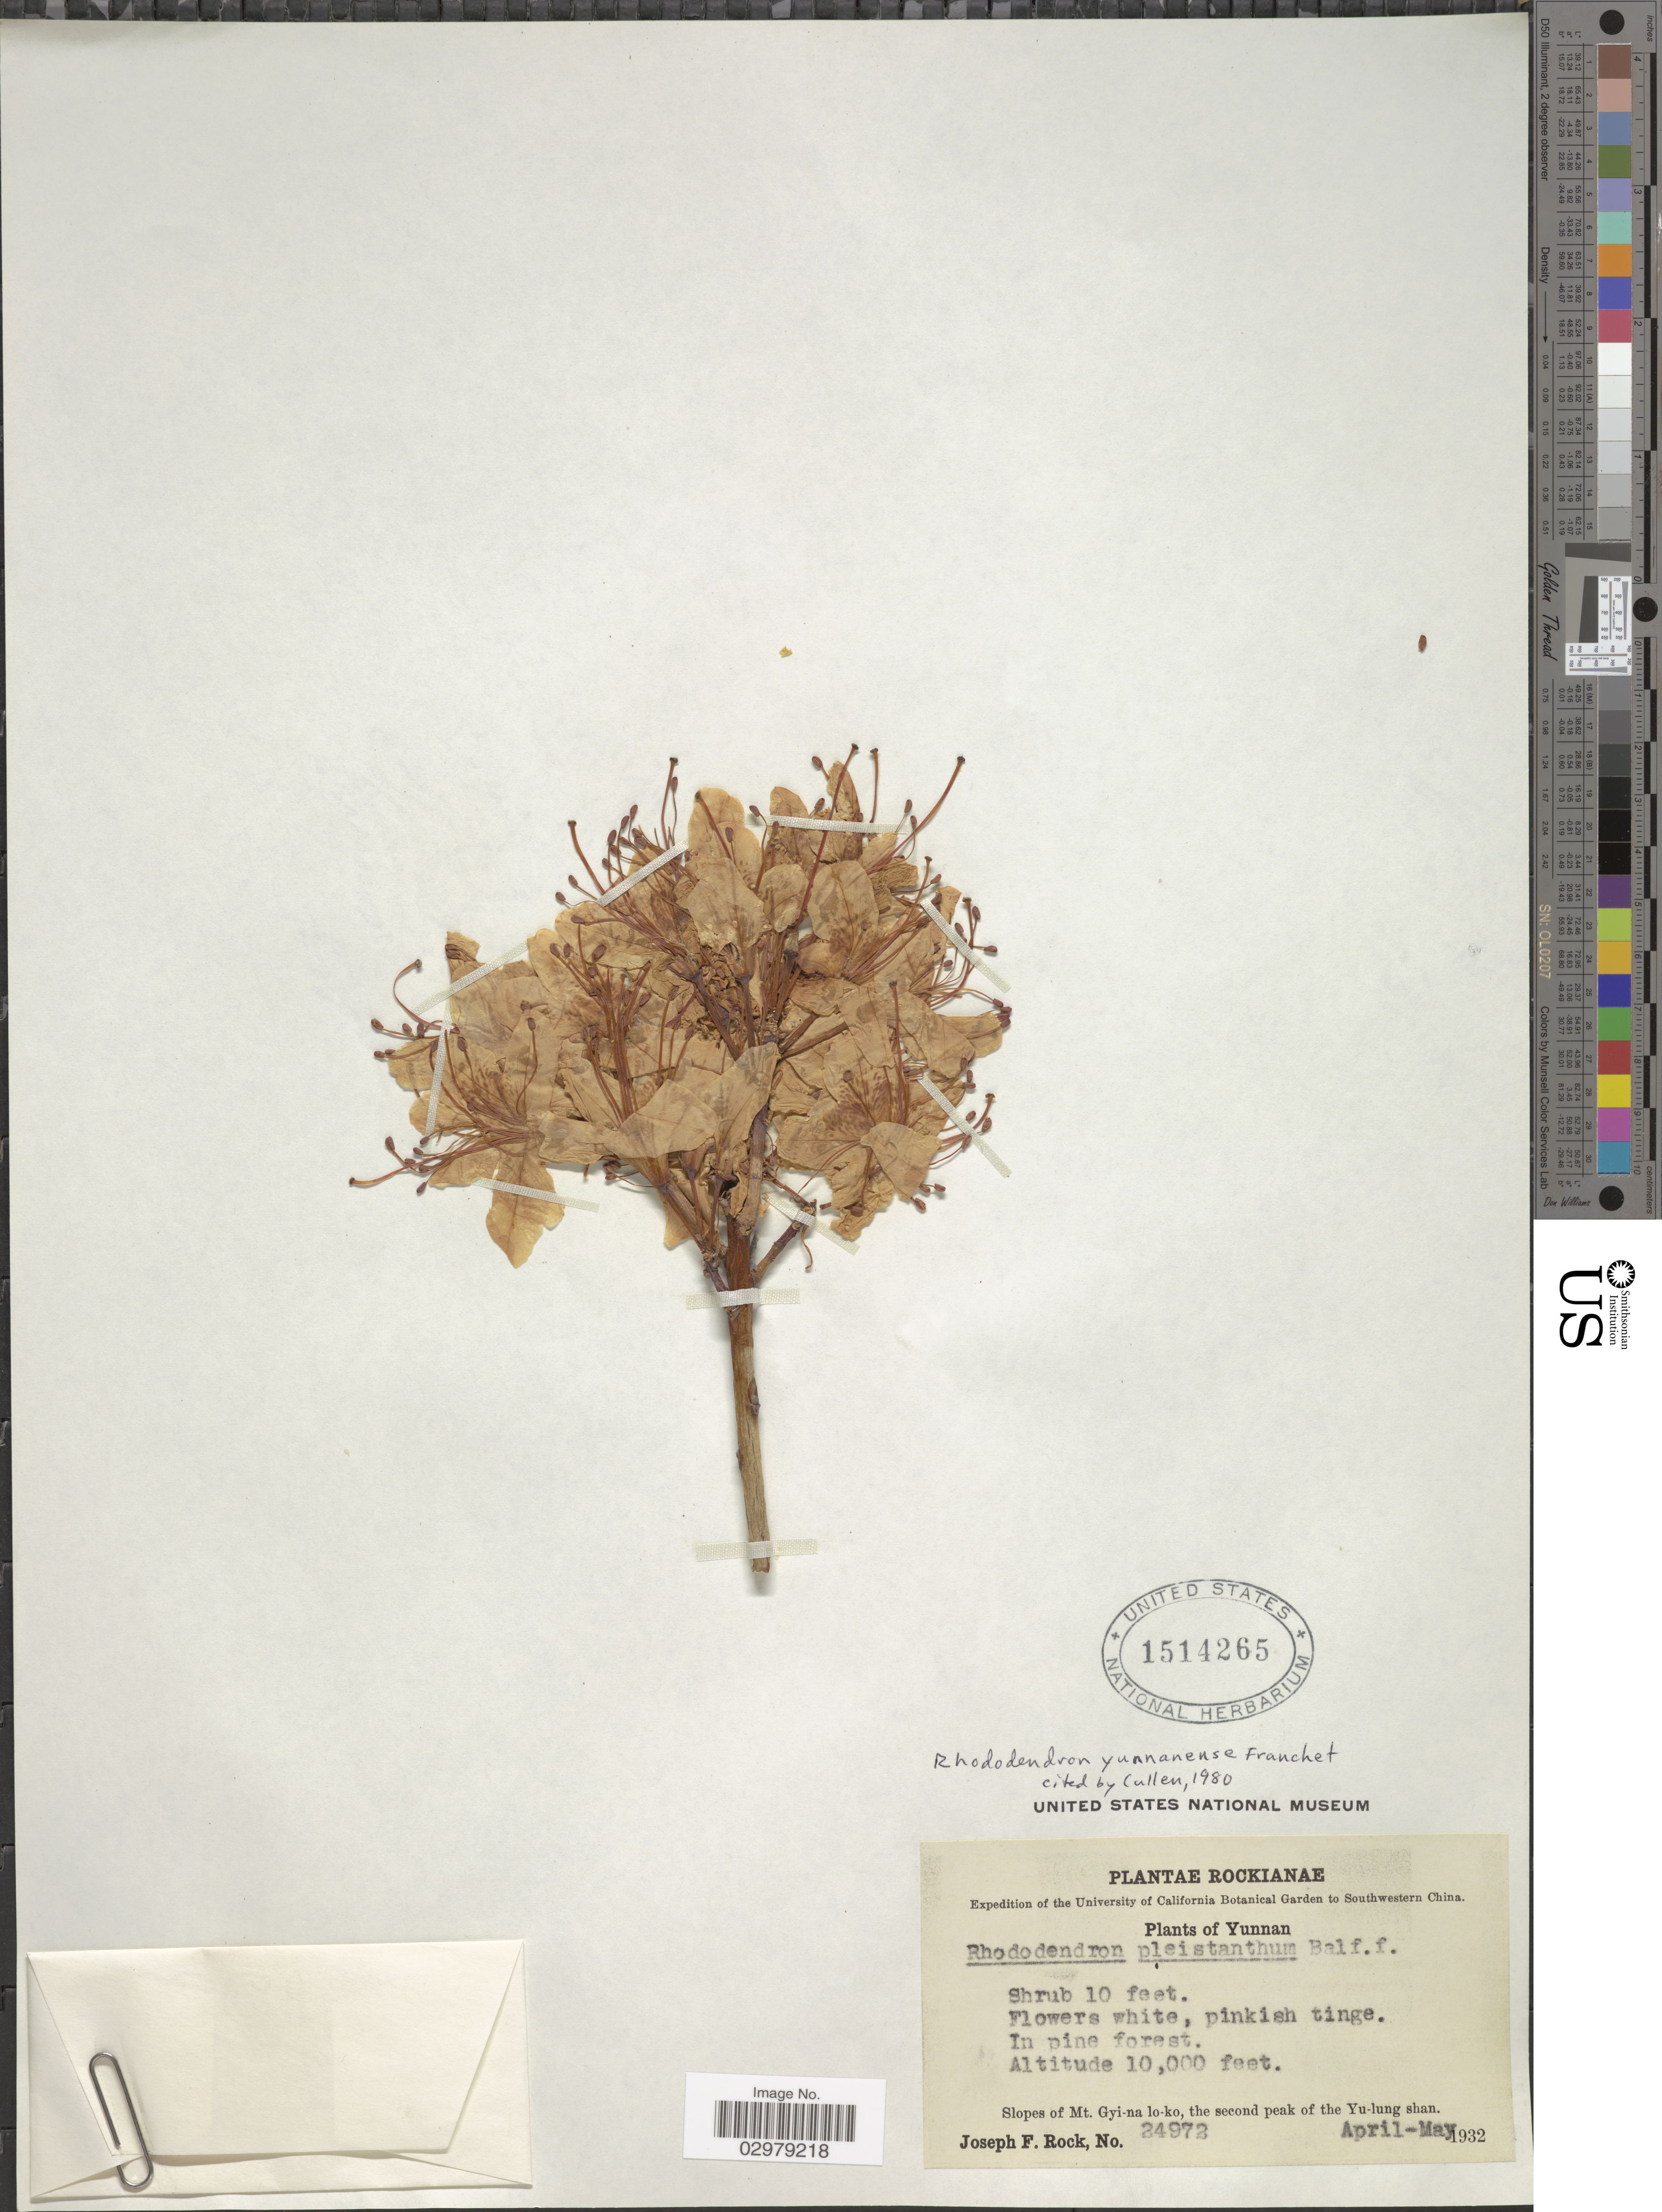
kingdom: Plantae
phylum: Tracheophyta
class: Magnoliopsida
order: Ericales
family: Ericaceae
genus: Rhododendron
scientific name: Rhododendron yunnanense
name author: Franch.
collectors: J. F. Rock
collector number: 24972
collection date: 1932-04/1932-05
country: China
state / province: Yunnan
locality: Southwestern China. In pine forest. Slopes of Mt. Gyi-na lo-ko, the second peak of the Yu-lung shan.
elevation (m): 3048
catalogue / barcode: US 1514265